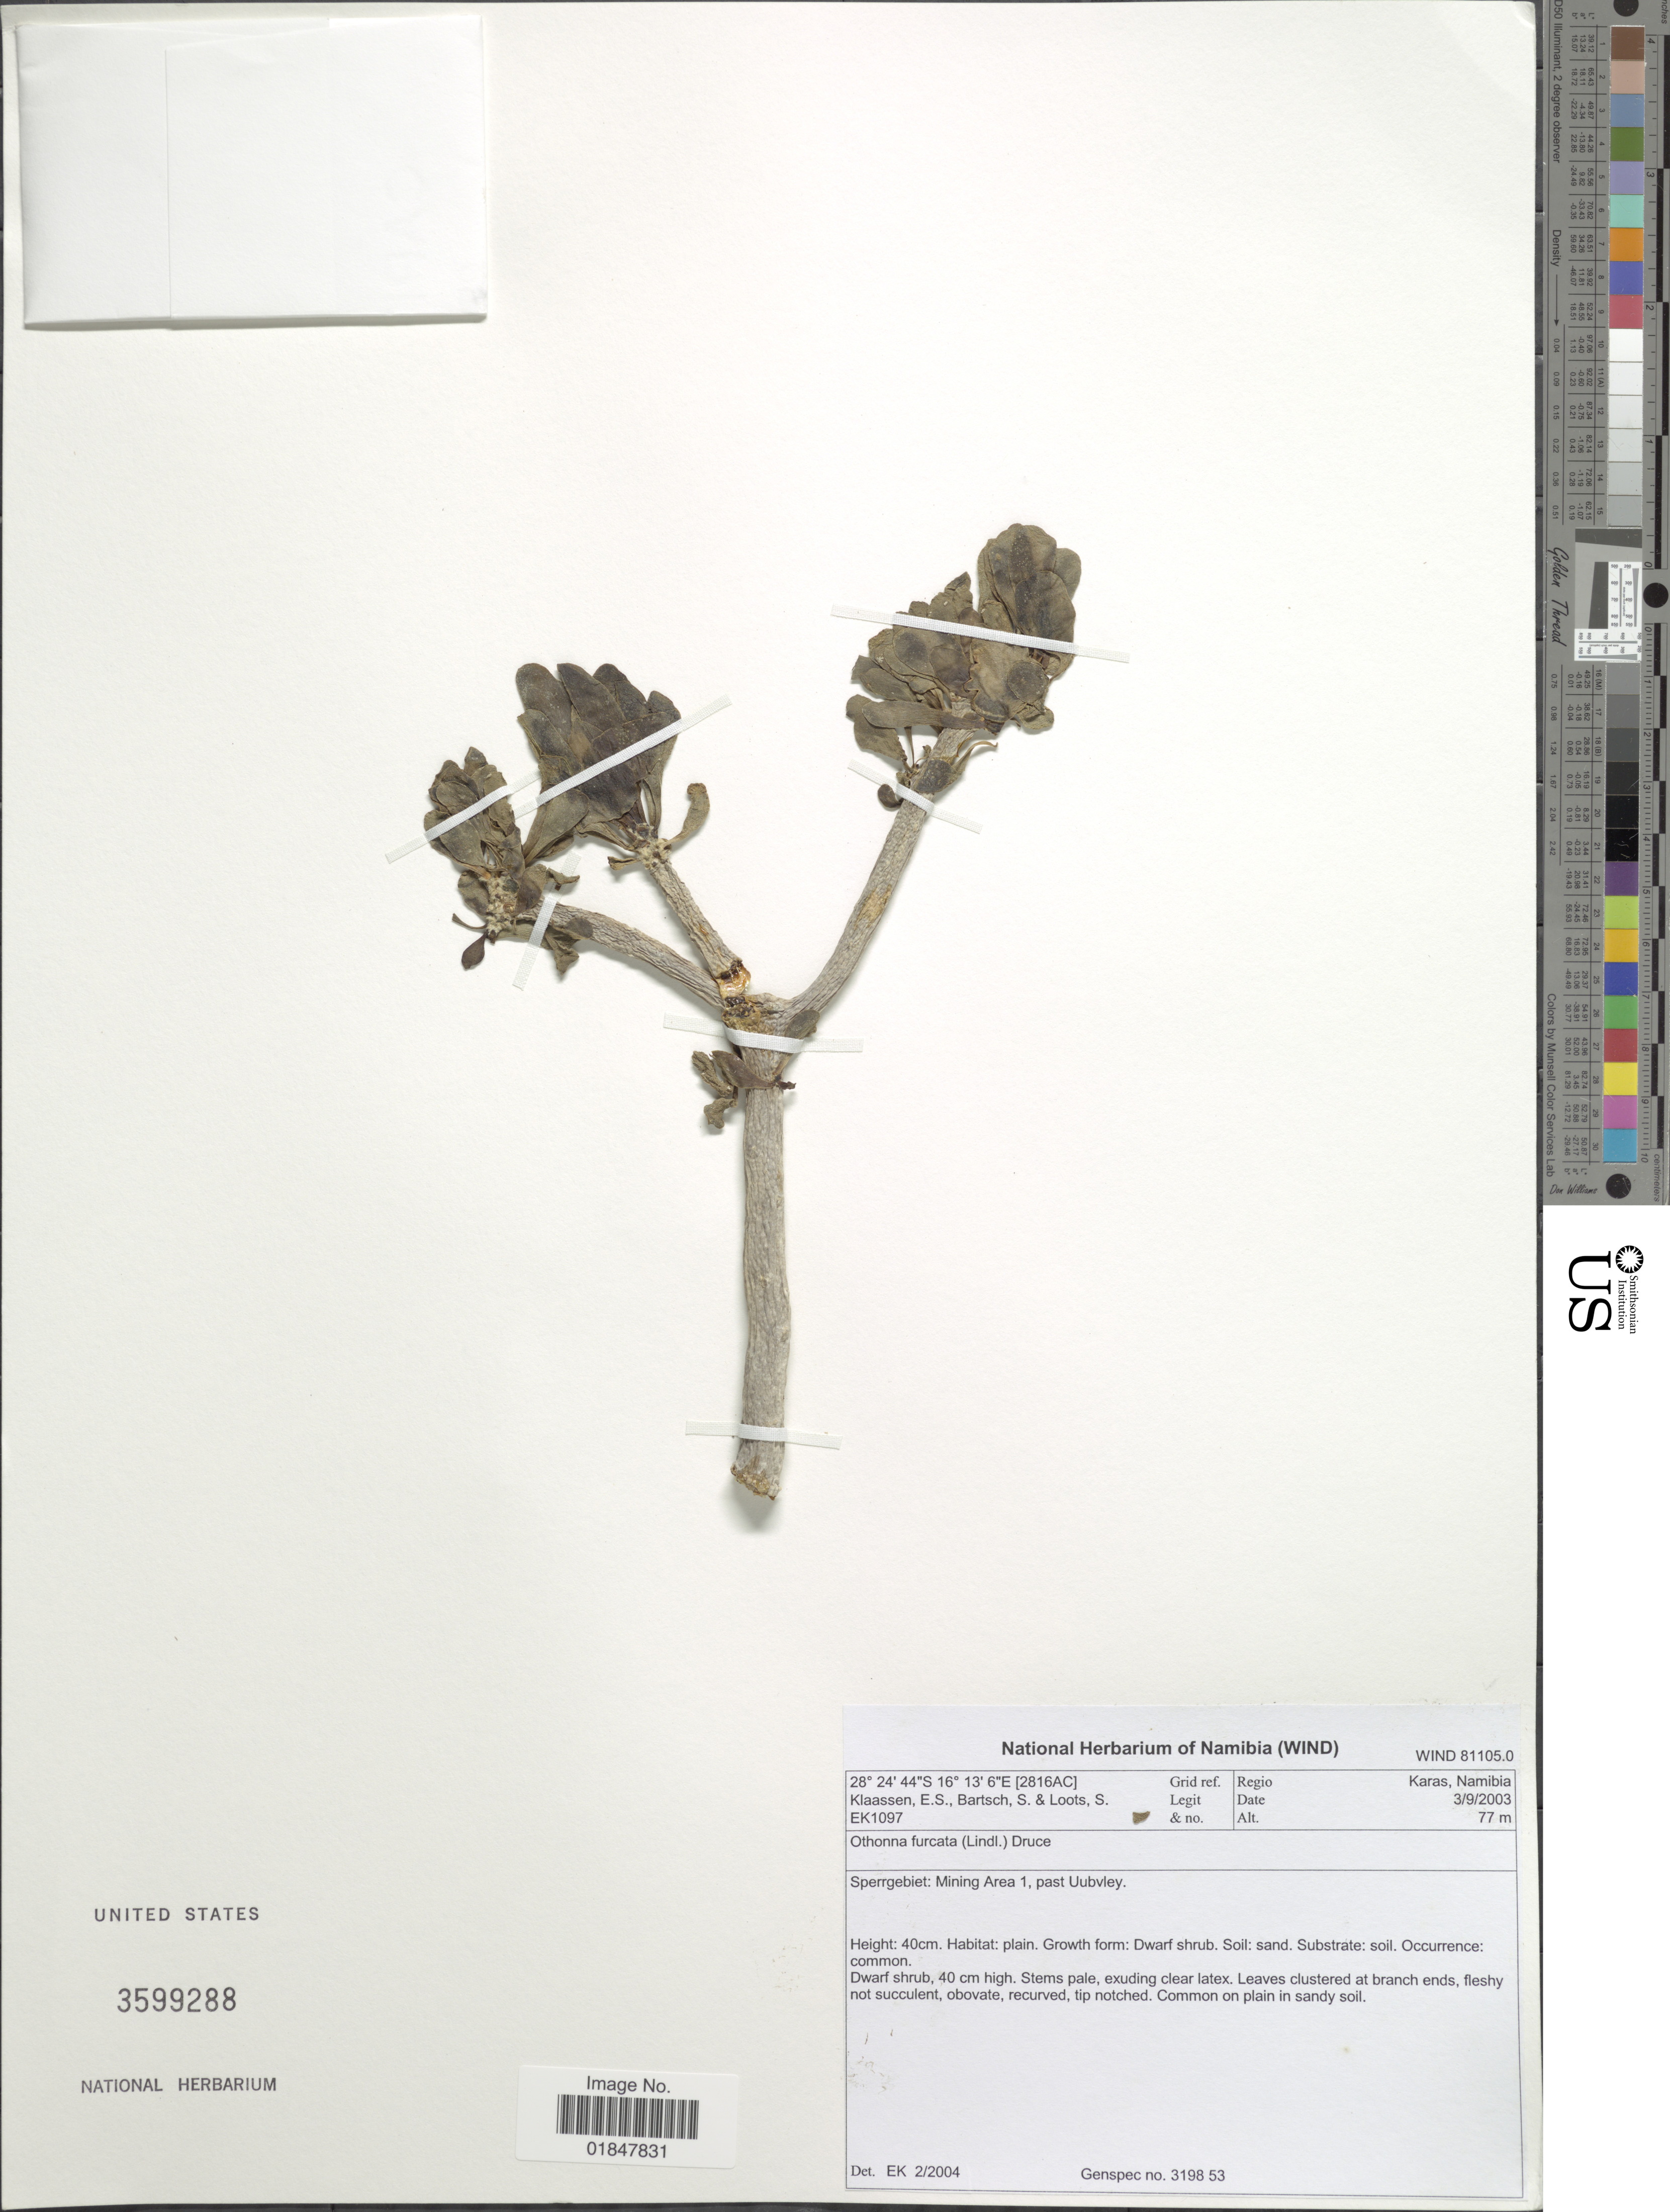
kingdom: Plantae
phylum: Tracheophyta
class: Magnoliopsida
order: Asterales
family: Asteraceae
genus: Othonna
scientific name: Othonna furcata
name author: (Lindl.) Druce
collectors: E. S. Klaassen, S. Bartsch & S. Loots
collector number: EK1097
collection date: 2003-09-03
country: Namibia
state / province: Karas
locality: Sperrgebiet: Mining Area 1, past Uubvley (2816AC)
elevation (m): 77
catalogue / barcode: US 3599288